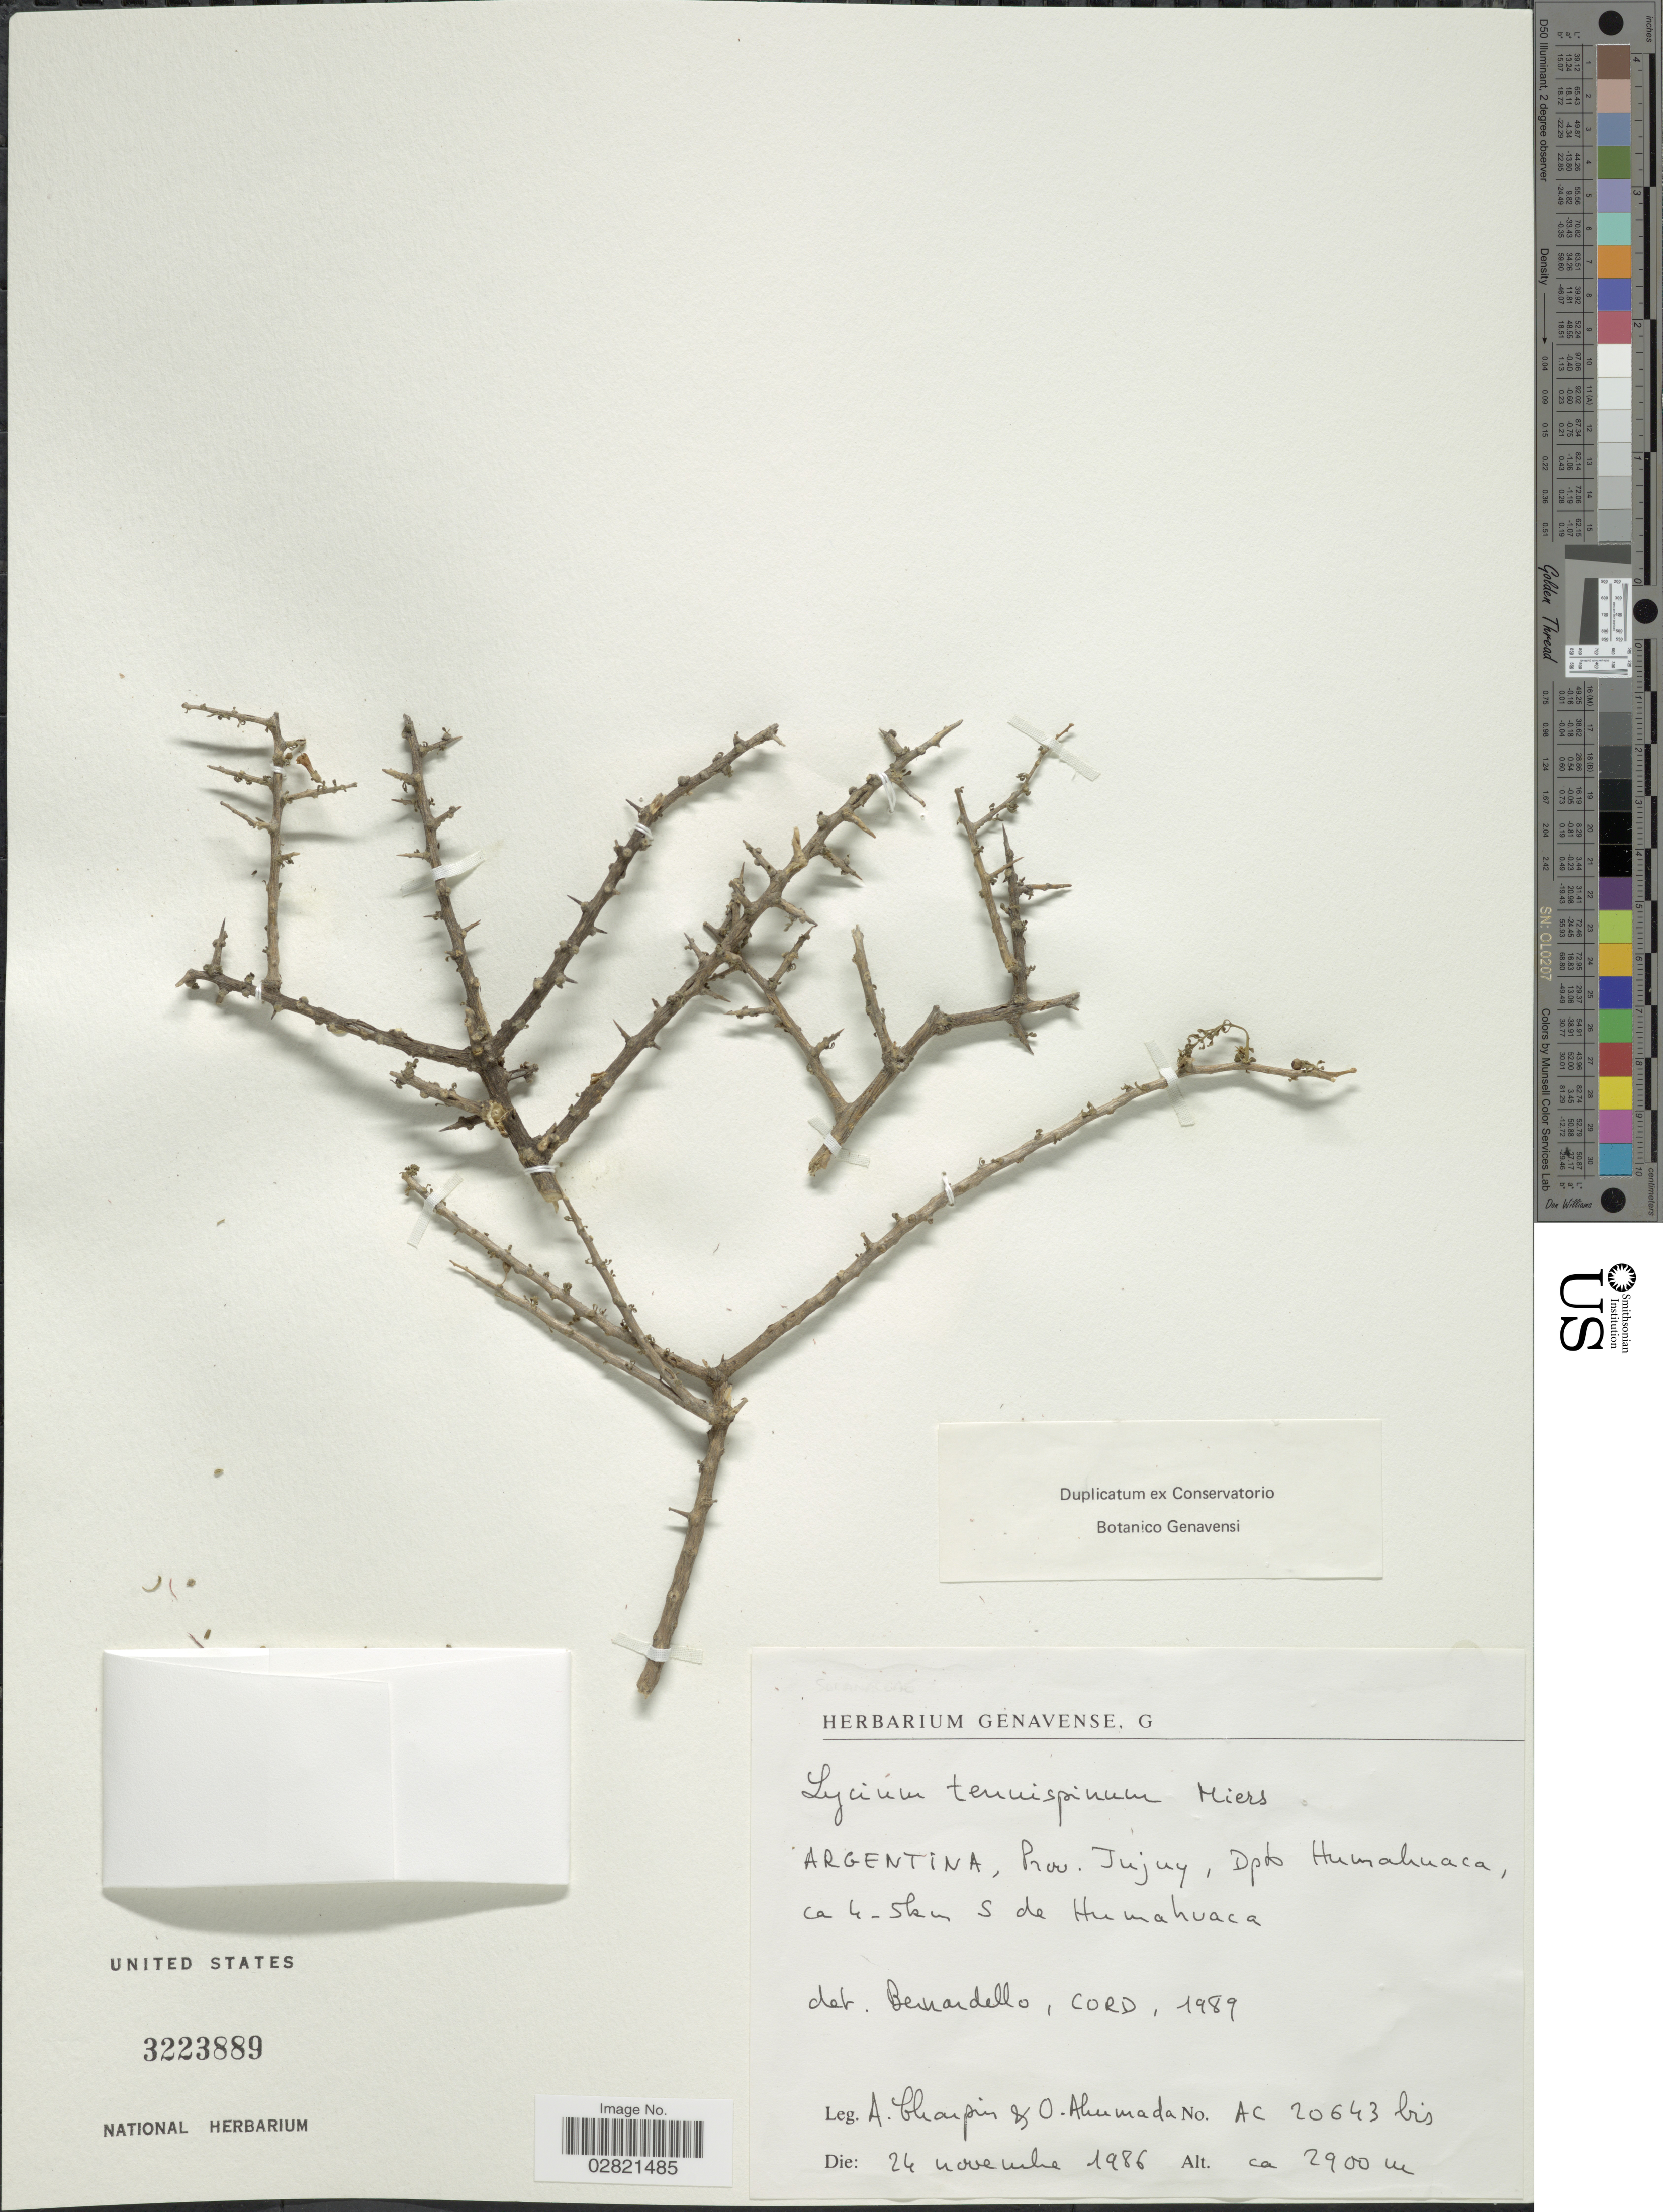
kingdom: Plantae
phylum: Tracheophyta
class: Magnoliopsida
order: Solanales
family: Solanaceae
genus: Lycium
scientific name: Lycium tenuispinosum var. tenuispinosum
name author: Miers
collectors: A. Charpin & O. Ahumada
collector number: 20643bis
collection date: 1986-11-24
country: Argentina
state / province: Jujuy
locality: Argentina, Prov. Jujuy, dpto Humahuaca, ca 4-5 km S de Humahuaca.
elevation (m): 2900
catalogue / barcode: US 3223889